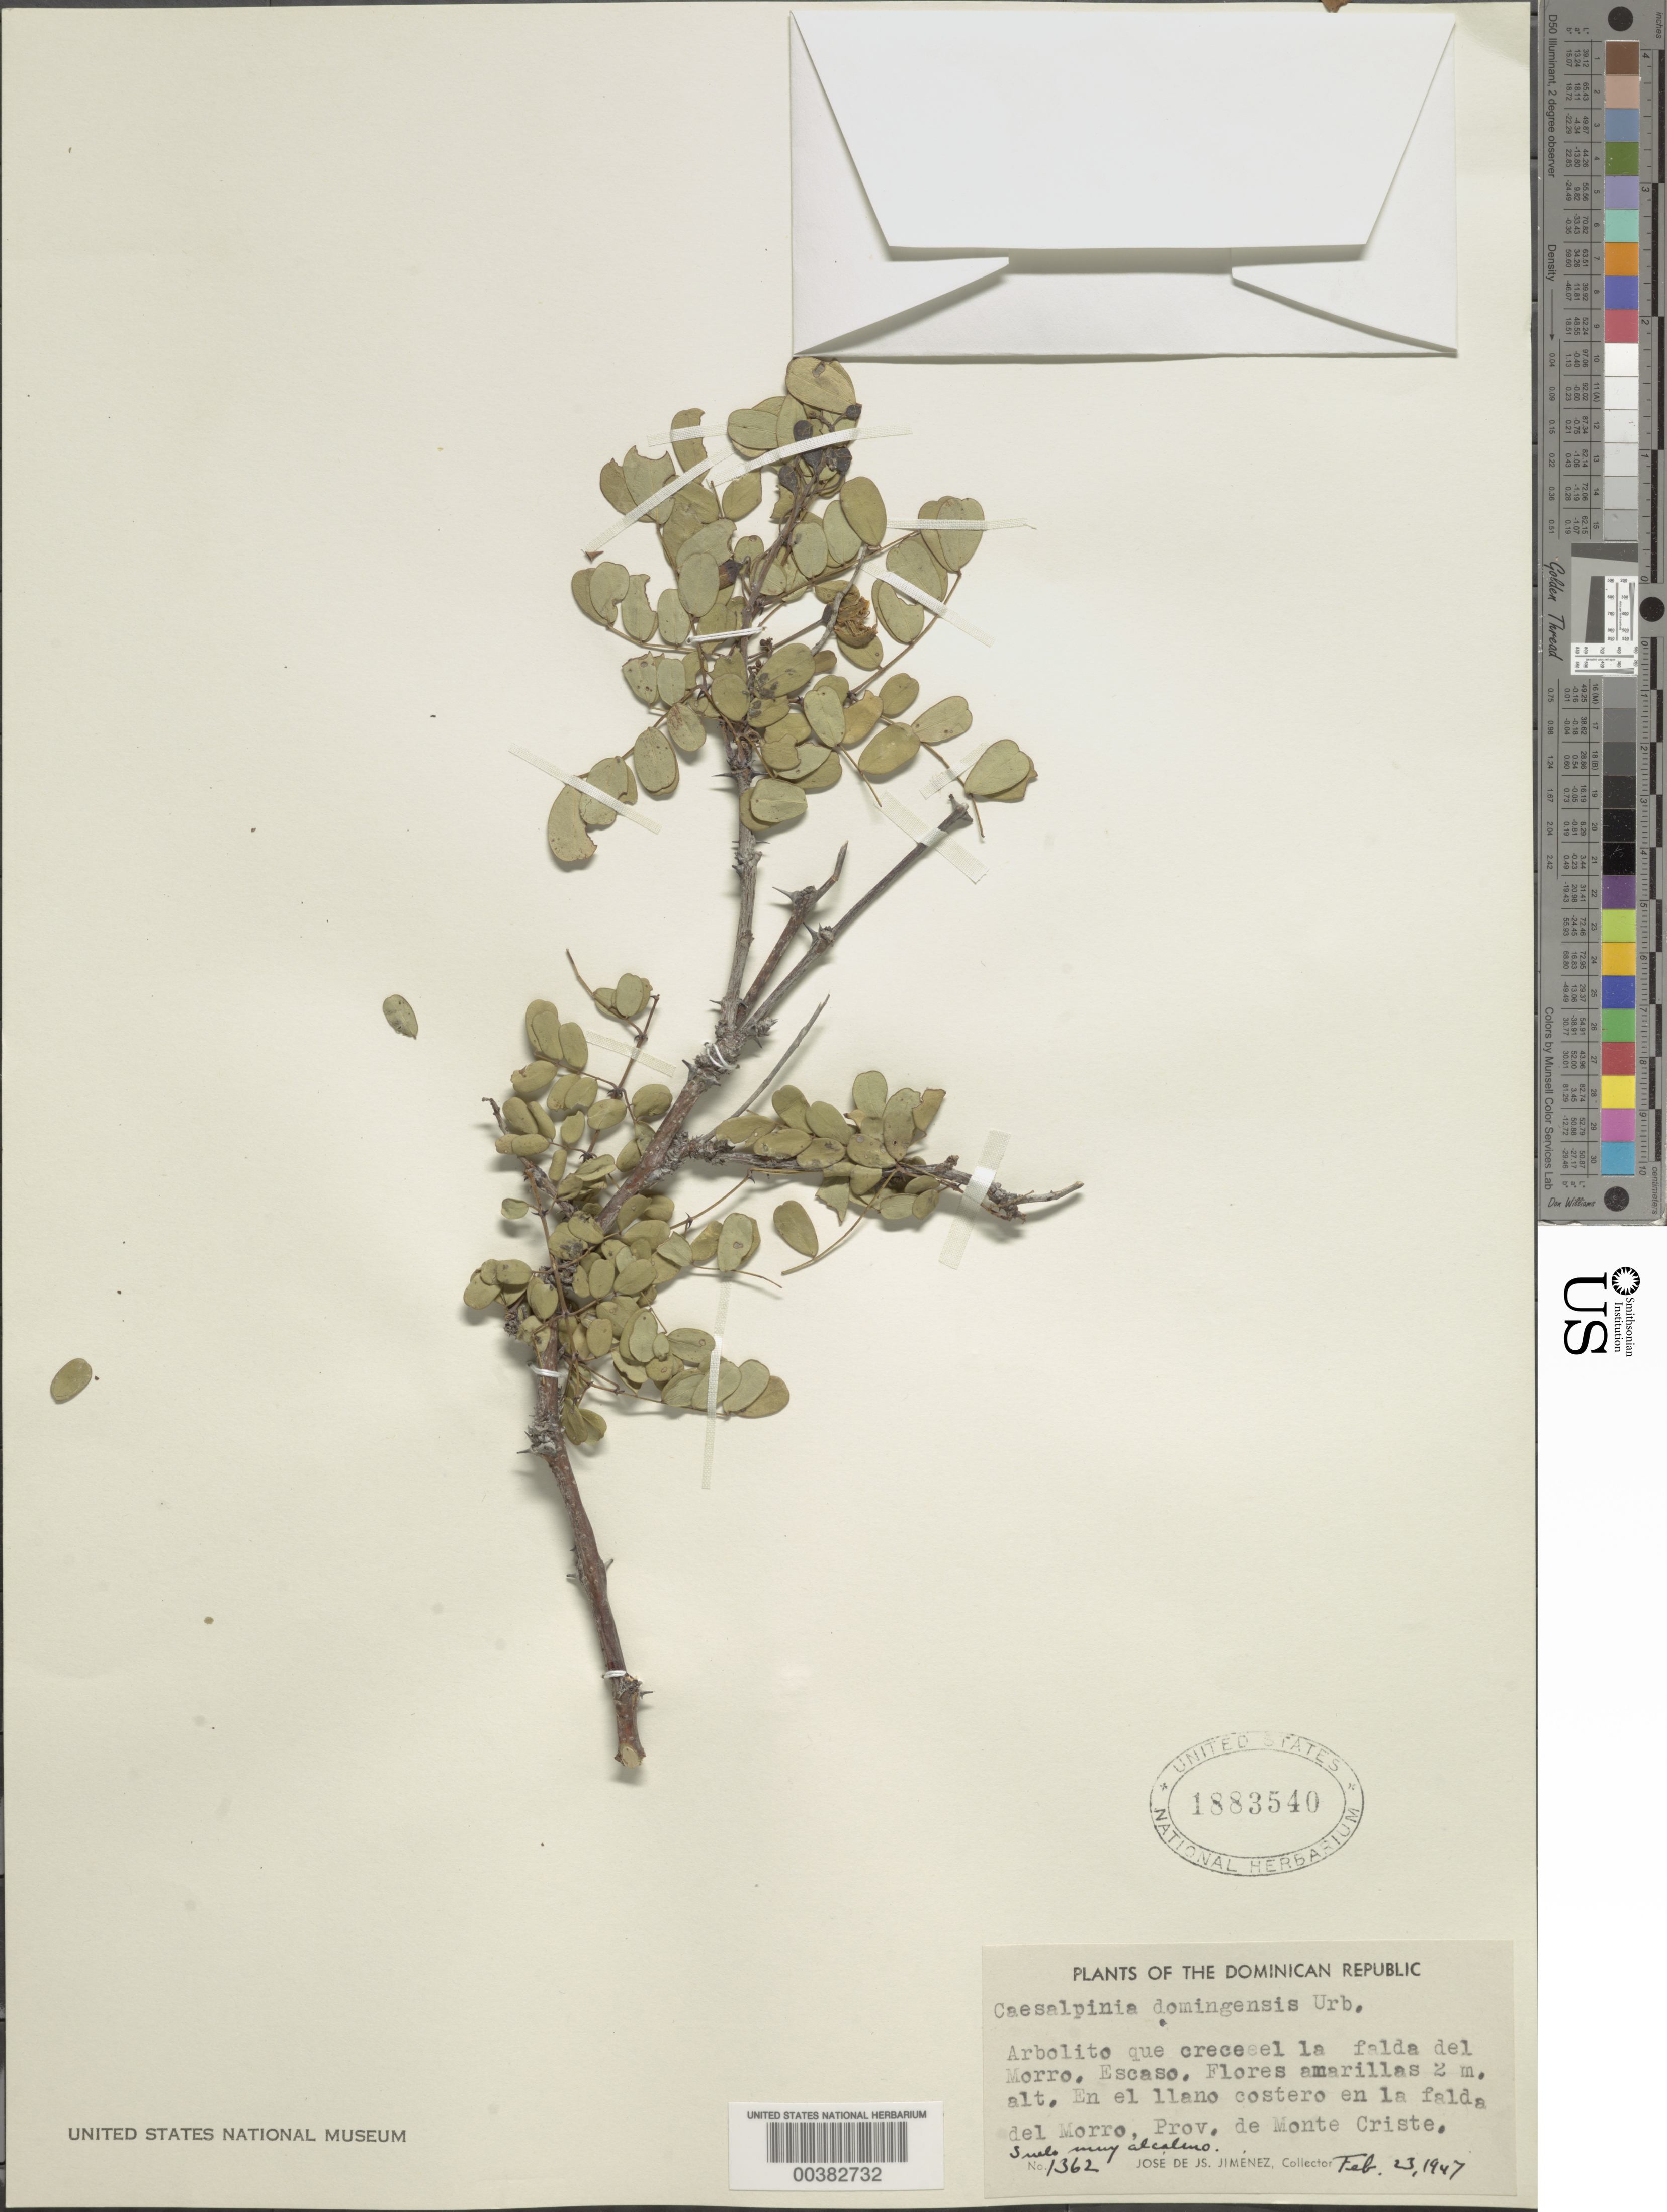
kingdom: Plantae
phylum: Tracheophyta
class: Magnoliopsida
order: Fabales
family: Fabaceae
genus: Caesalpinia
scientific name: Caesalpinia domingensis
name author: Urb.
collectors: J. J. Jiménez Almonte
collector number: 1362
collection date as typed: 23 Feb 1947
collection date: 1947-02-23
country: Dominican Republic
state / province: Monte Cristi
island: Hispaniola Island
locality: En el llano costero en la falda del morro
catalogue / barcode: US 1883540